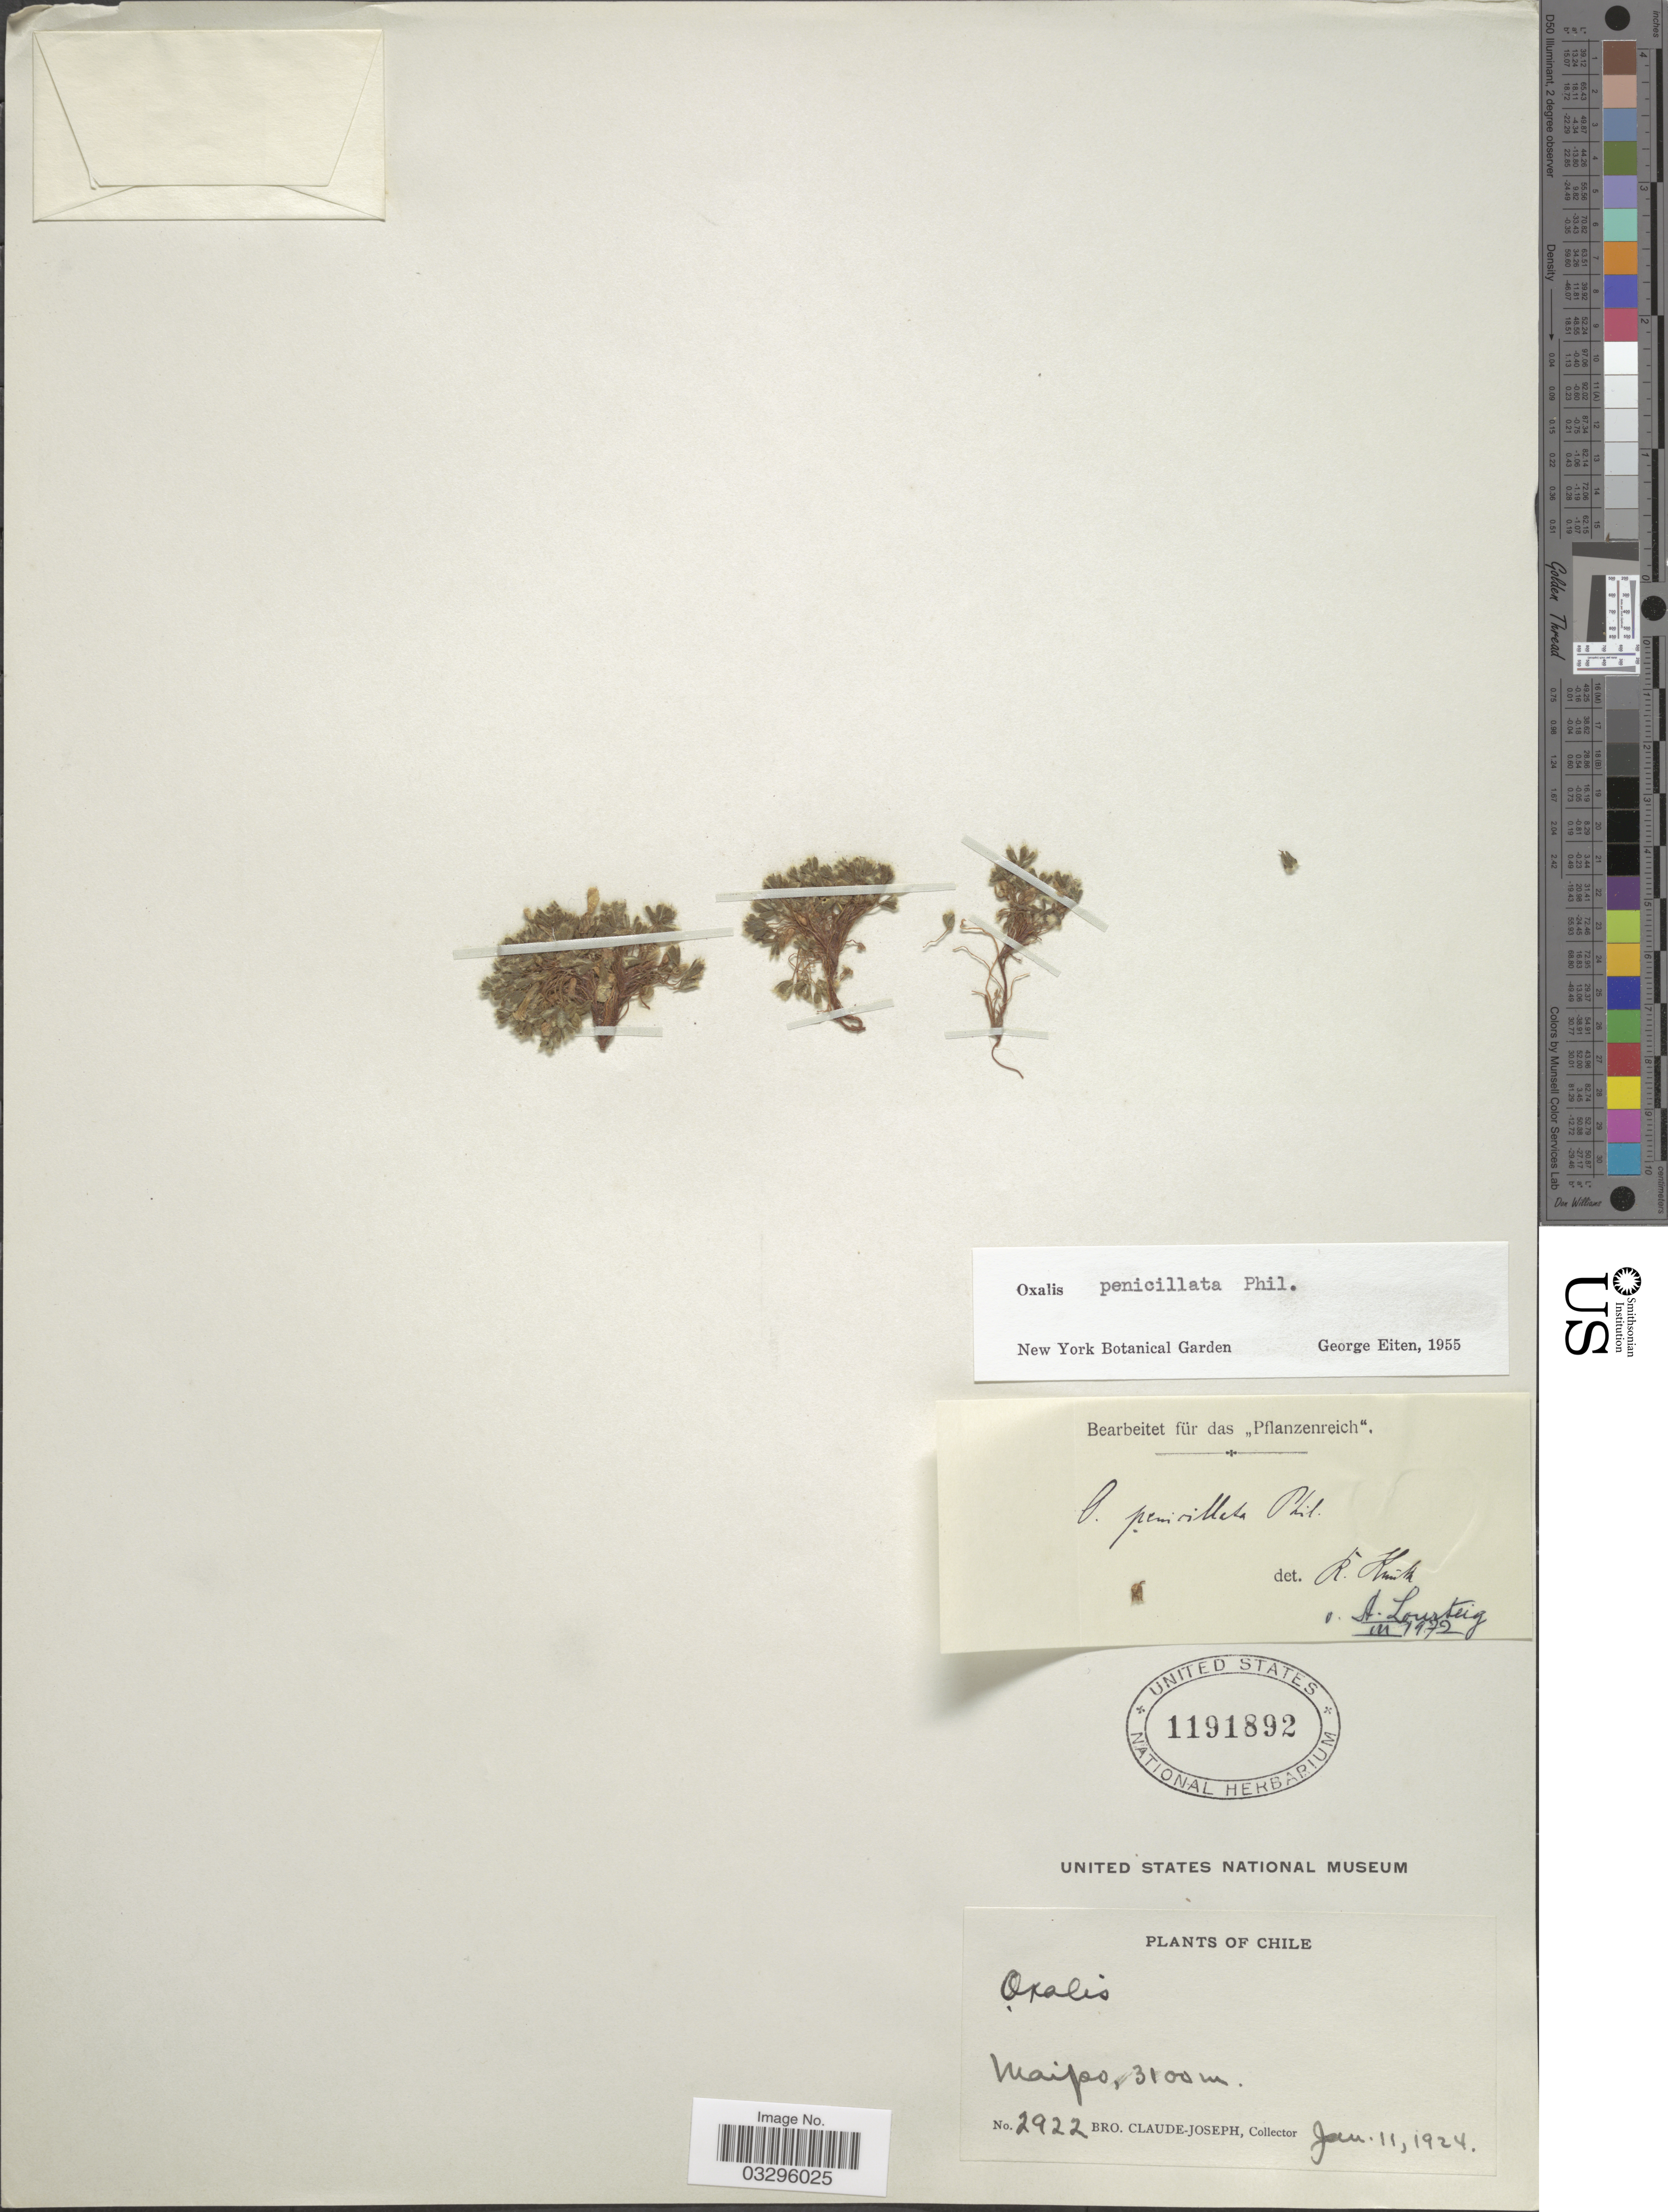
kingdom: Plantae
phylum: Tracheophyta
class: Magnoliopsida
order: Oxalidales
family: Oxalidaceae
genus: Oxalis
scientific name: Oxalis penicillata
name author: Phil.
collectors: Bro. Claude-Joseph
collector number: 2922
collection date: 1924-01-11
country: Chile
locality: Maipo.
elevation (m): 3100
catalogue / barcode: US 1191892